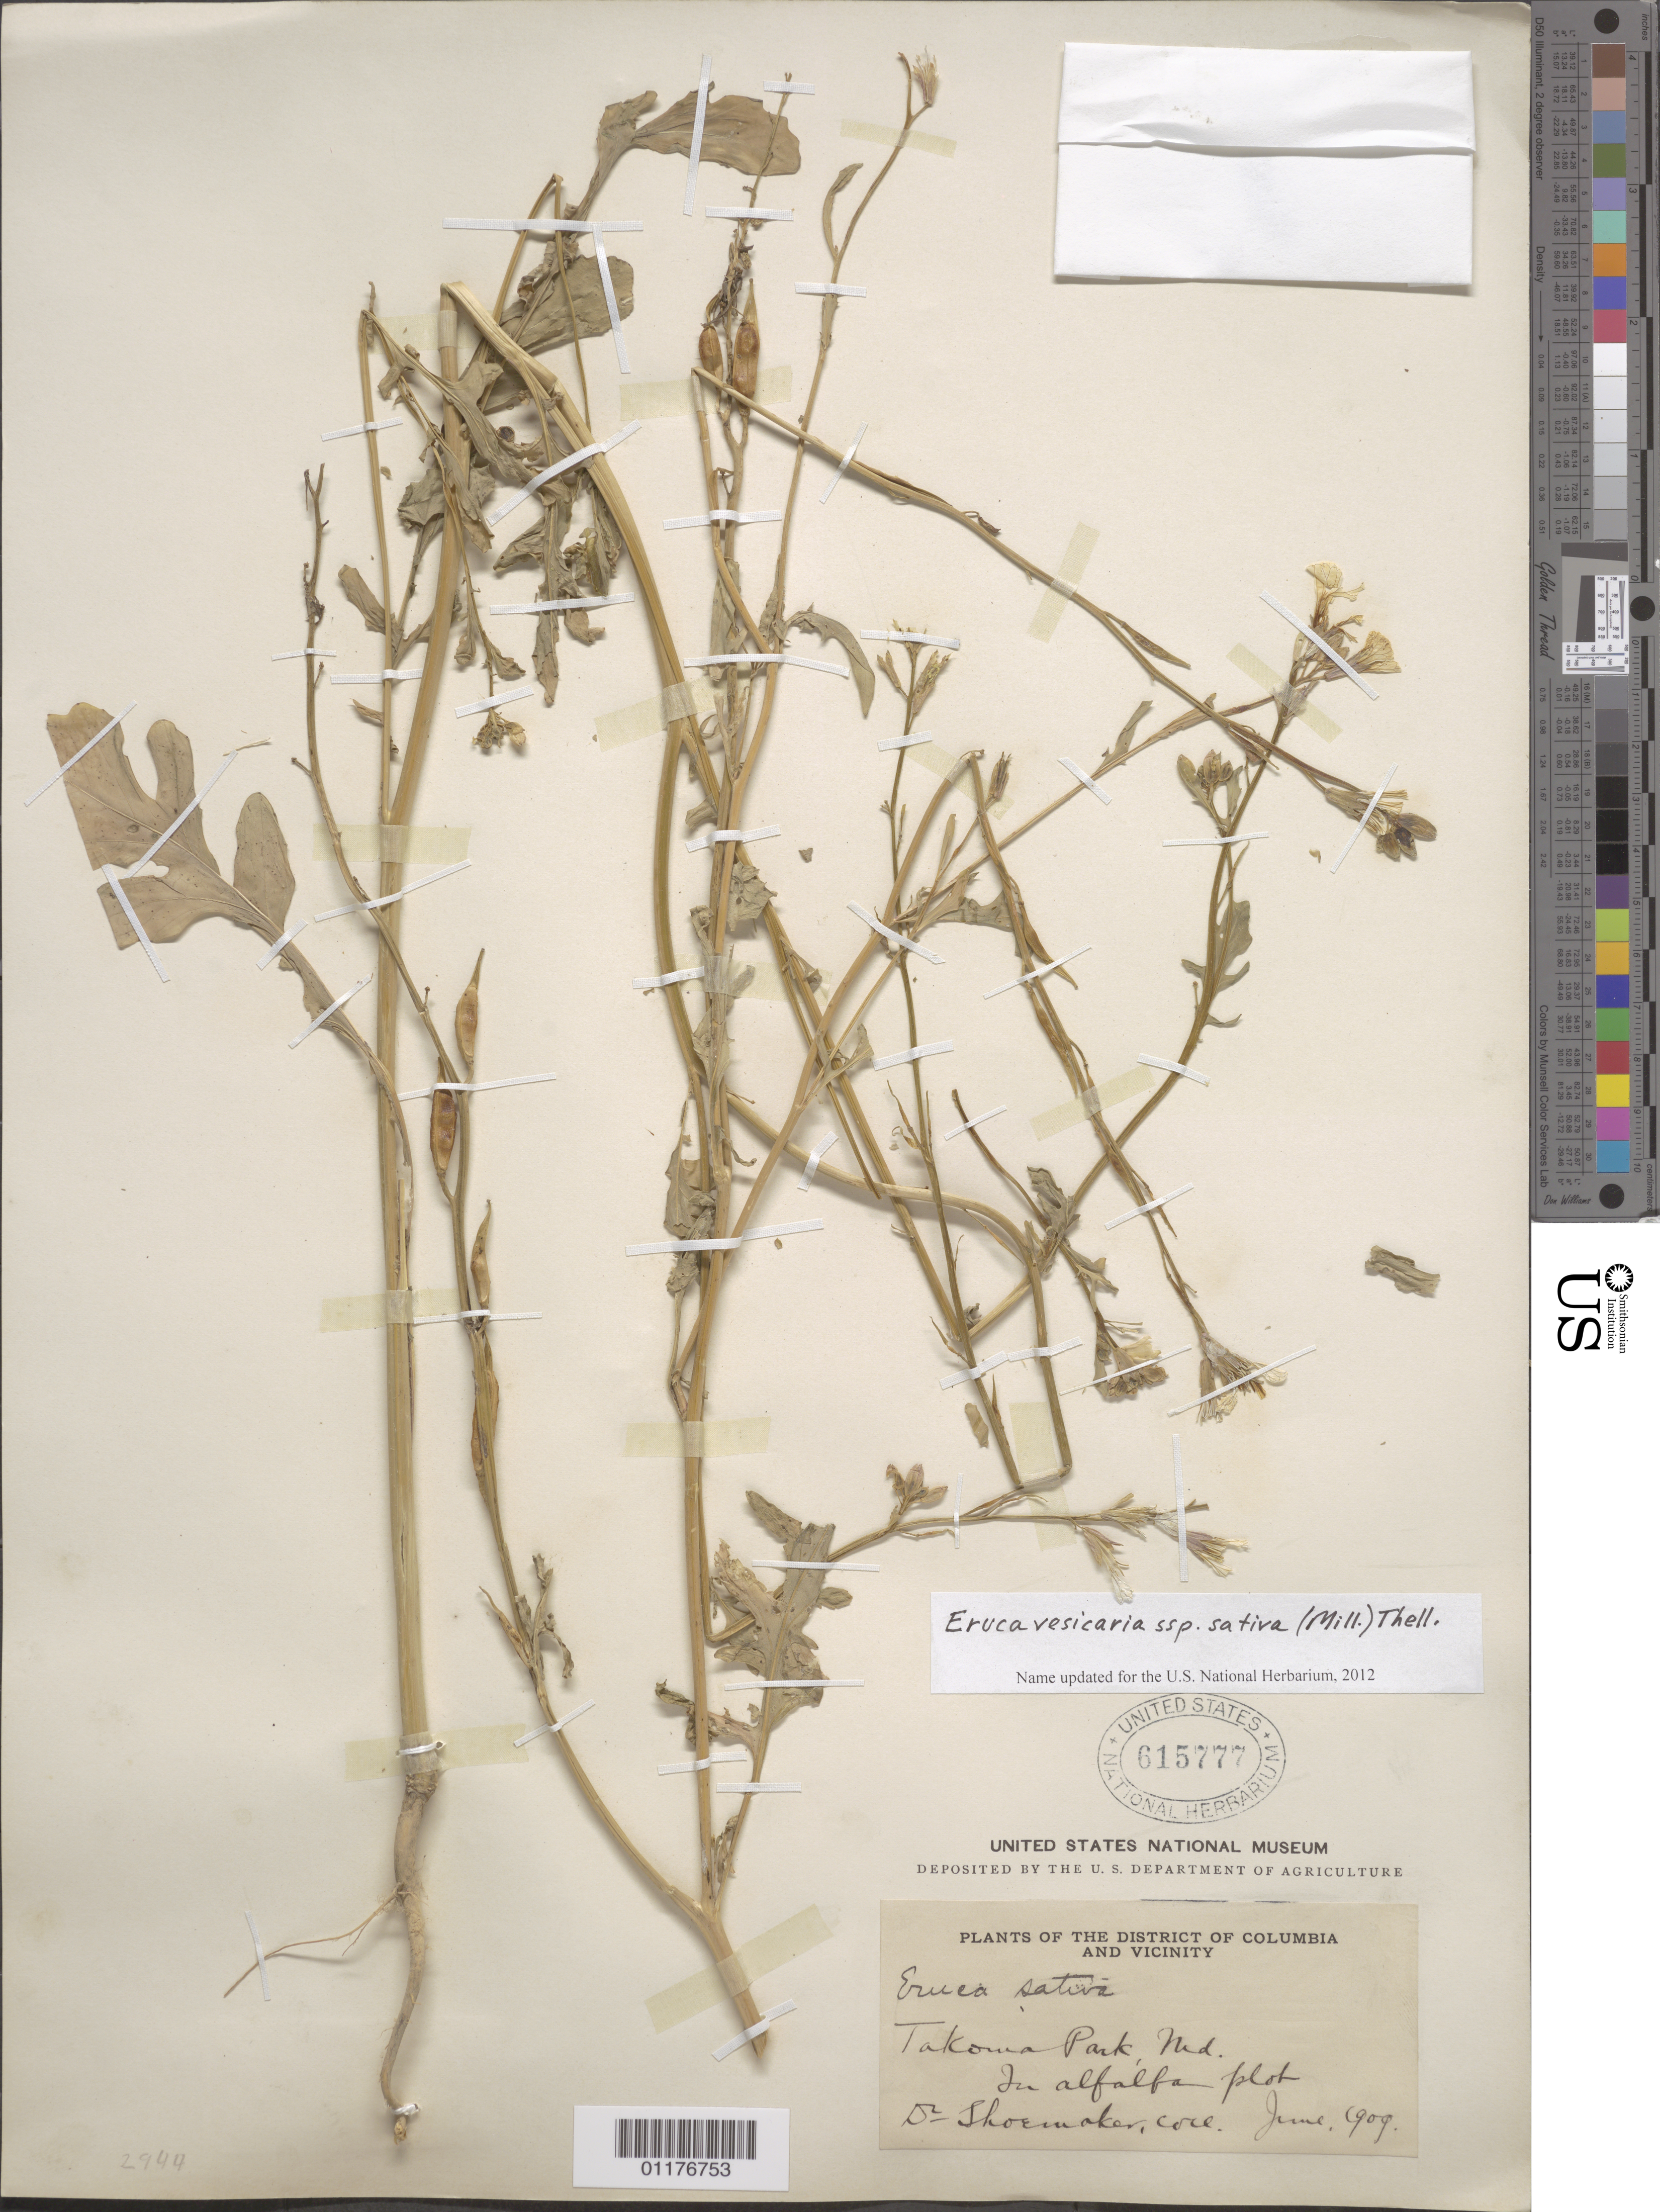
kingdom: Plantae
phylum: Tracheophyta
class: Magnoliopsida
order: Brassicales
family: Brassicaceae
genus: Eruca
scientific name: Eruca vesicaria subsp. sativa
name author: (Mill.) Thell.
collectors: C. Shoemaker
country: United States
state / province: Maryland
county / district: Prince George's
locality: Takoma Park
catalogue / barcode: US 615777